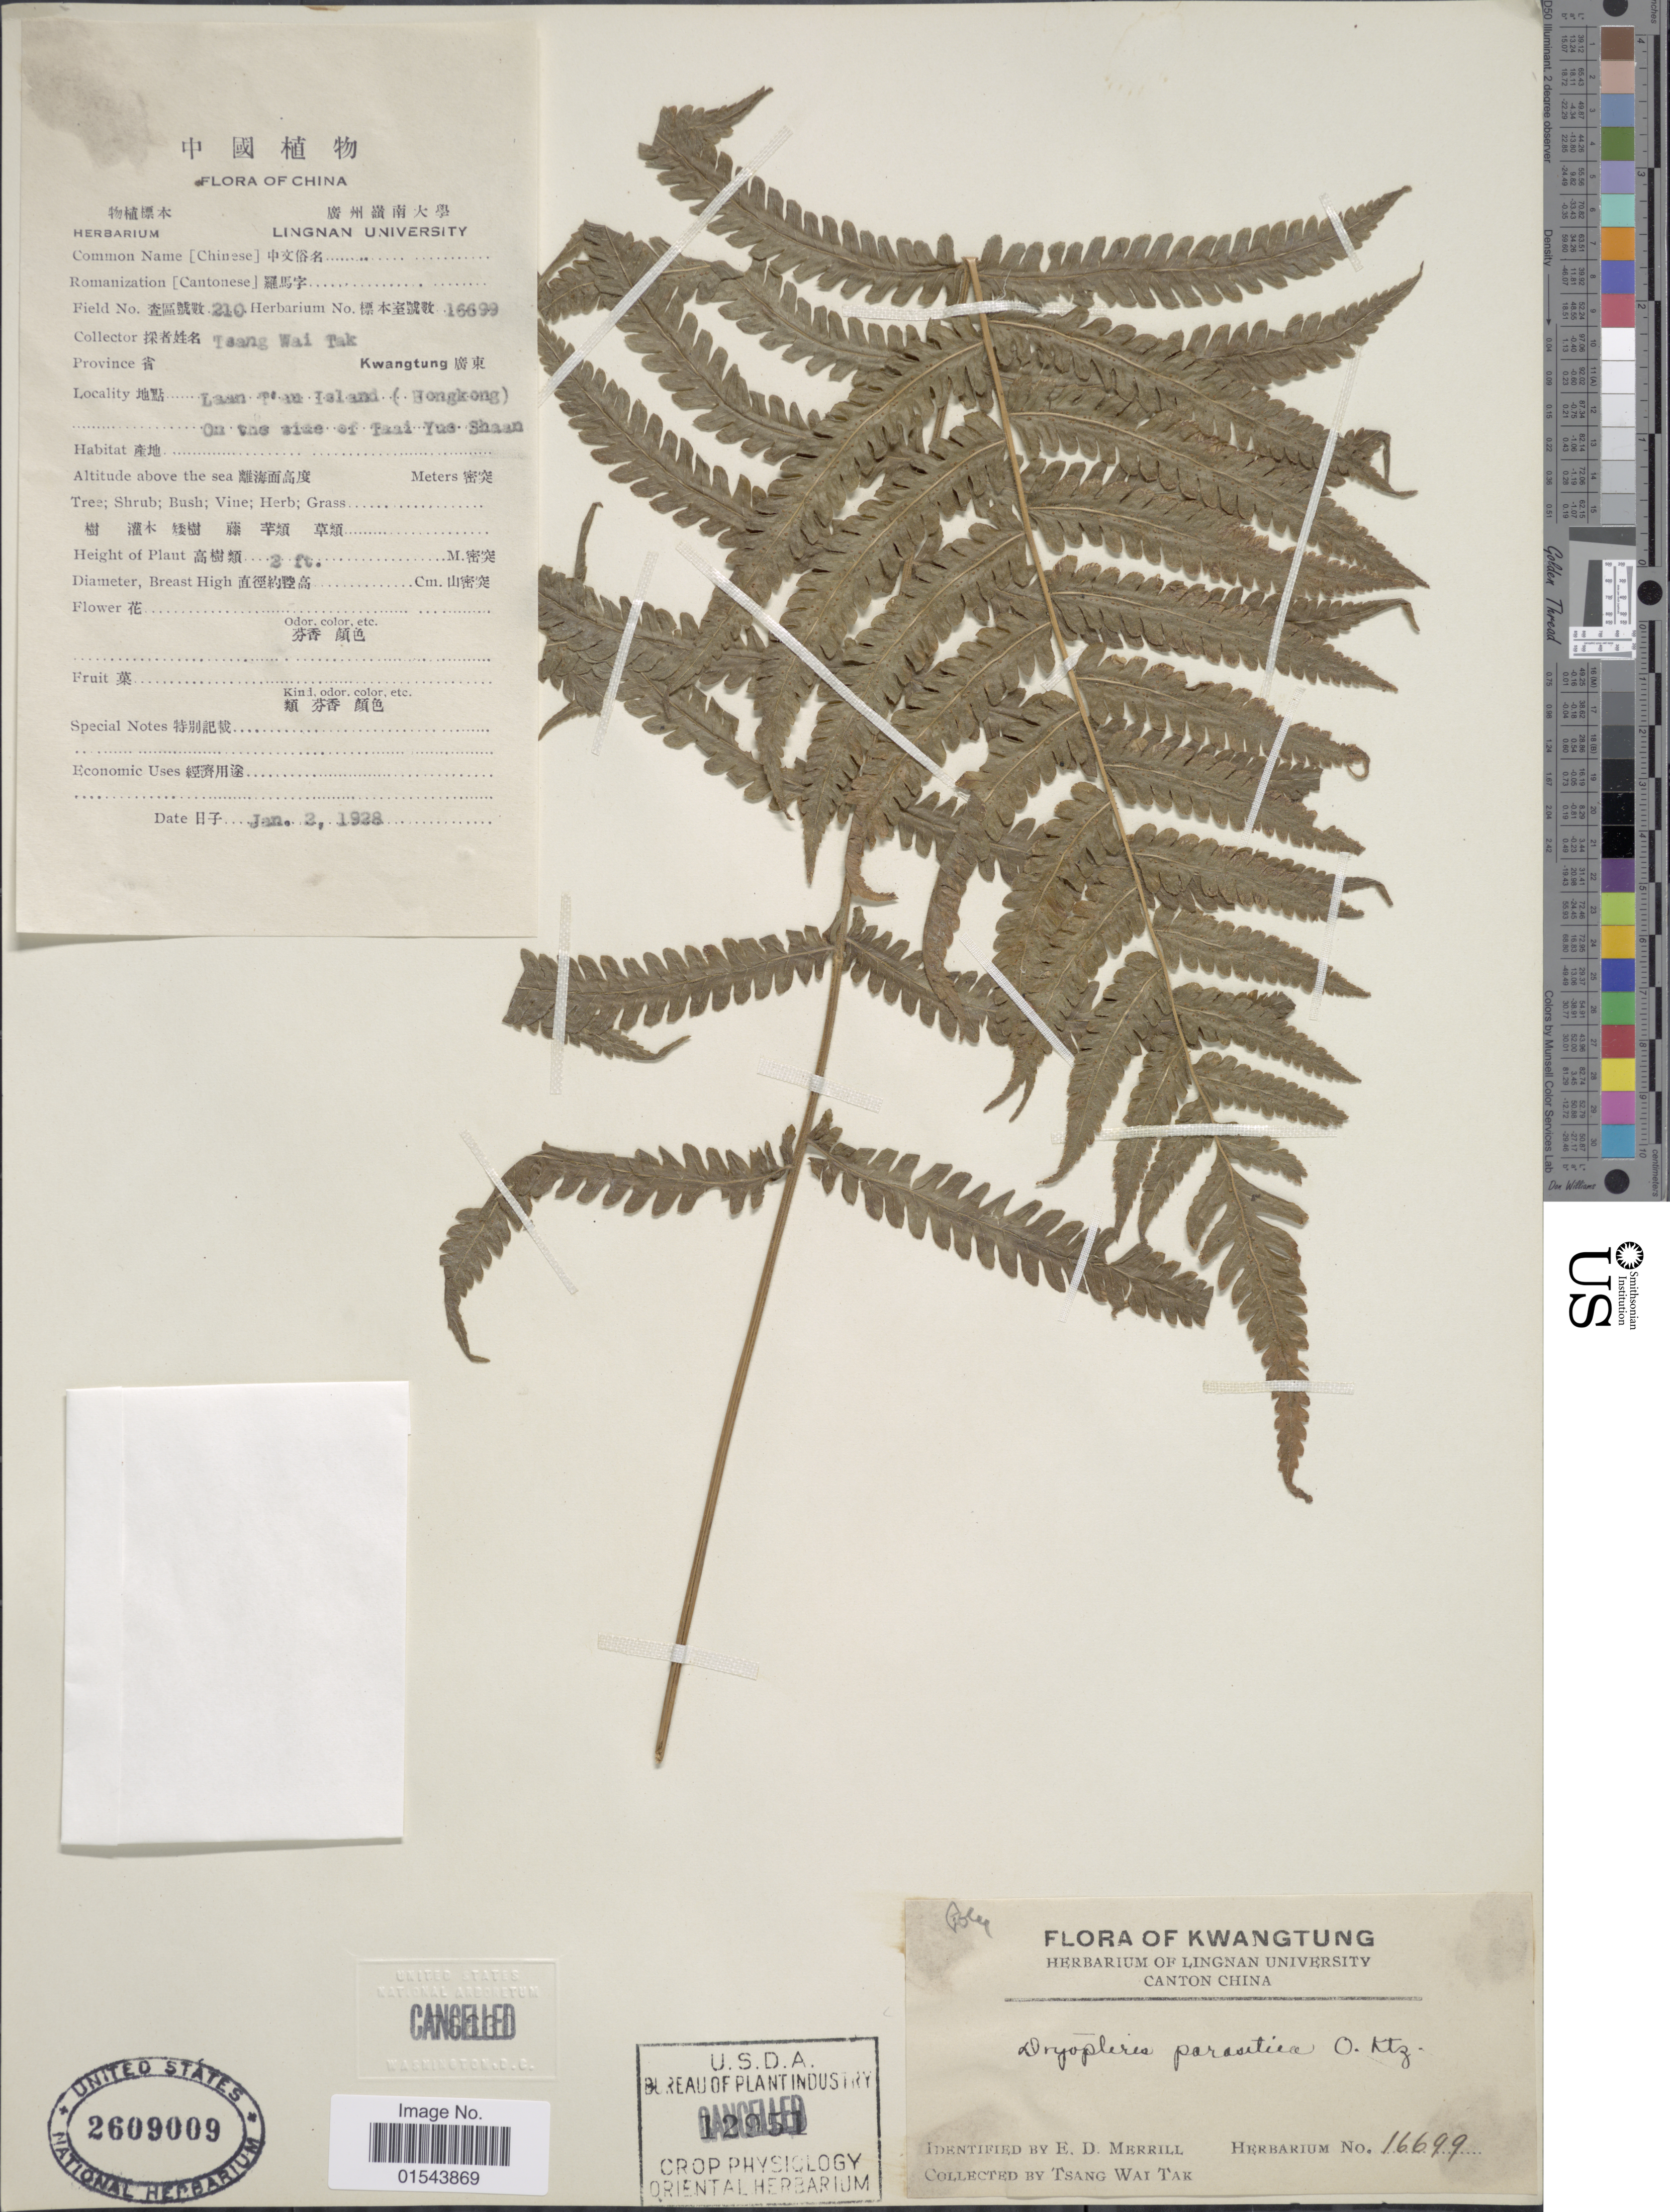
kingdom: Plantae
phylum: Tracheophyta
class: Polypodiopsida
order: Polypodiales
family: Thelypteridaceae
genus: Christella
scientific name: Christella parasitica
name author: (L.) H. Lév.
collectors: W. T. Tsang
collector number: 16699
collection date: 1928-01-02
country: China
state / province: Guangdong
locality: Kwangtung. Laan T'au Island (HongKong) On the side of Trail Taai Yus Shaan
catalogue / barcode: US 2609009